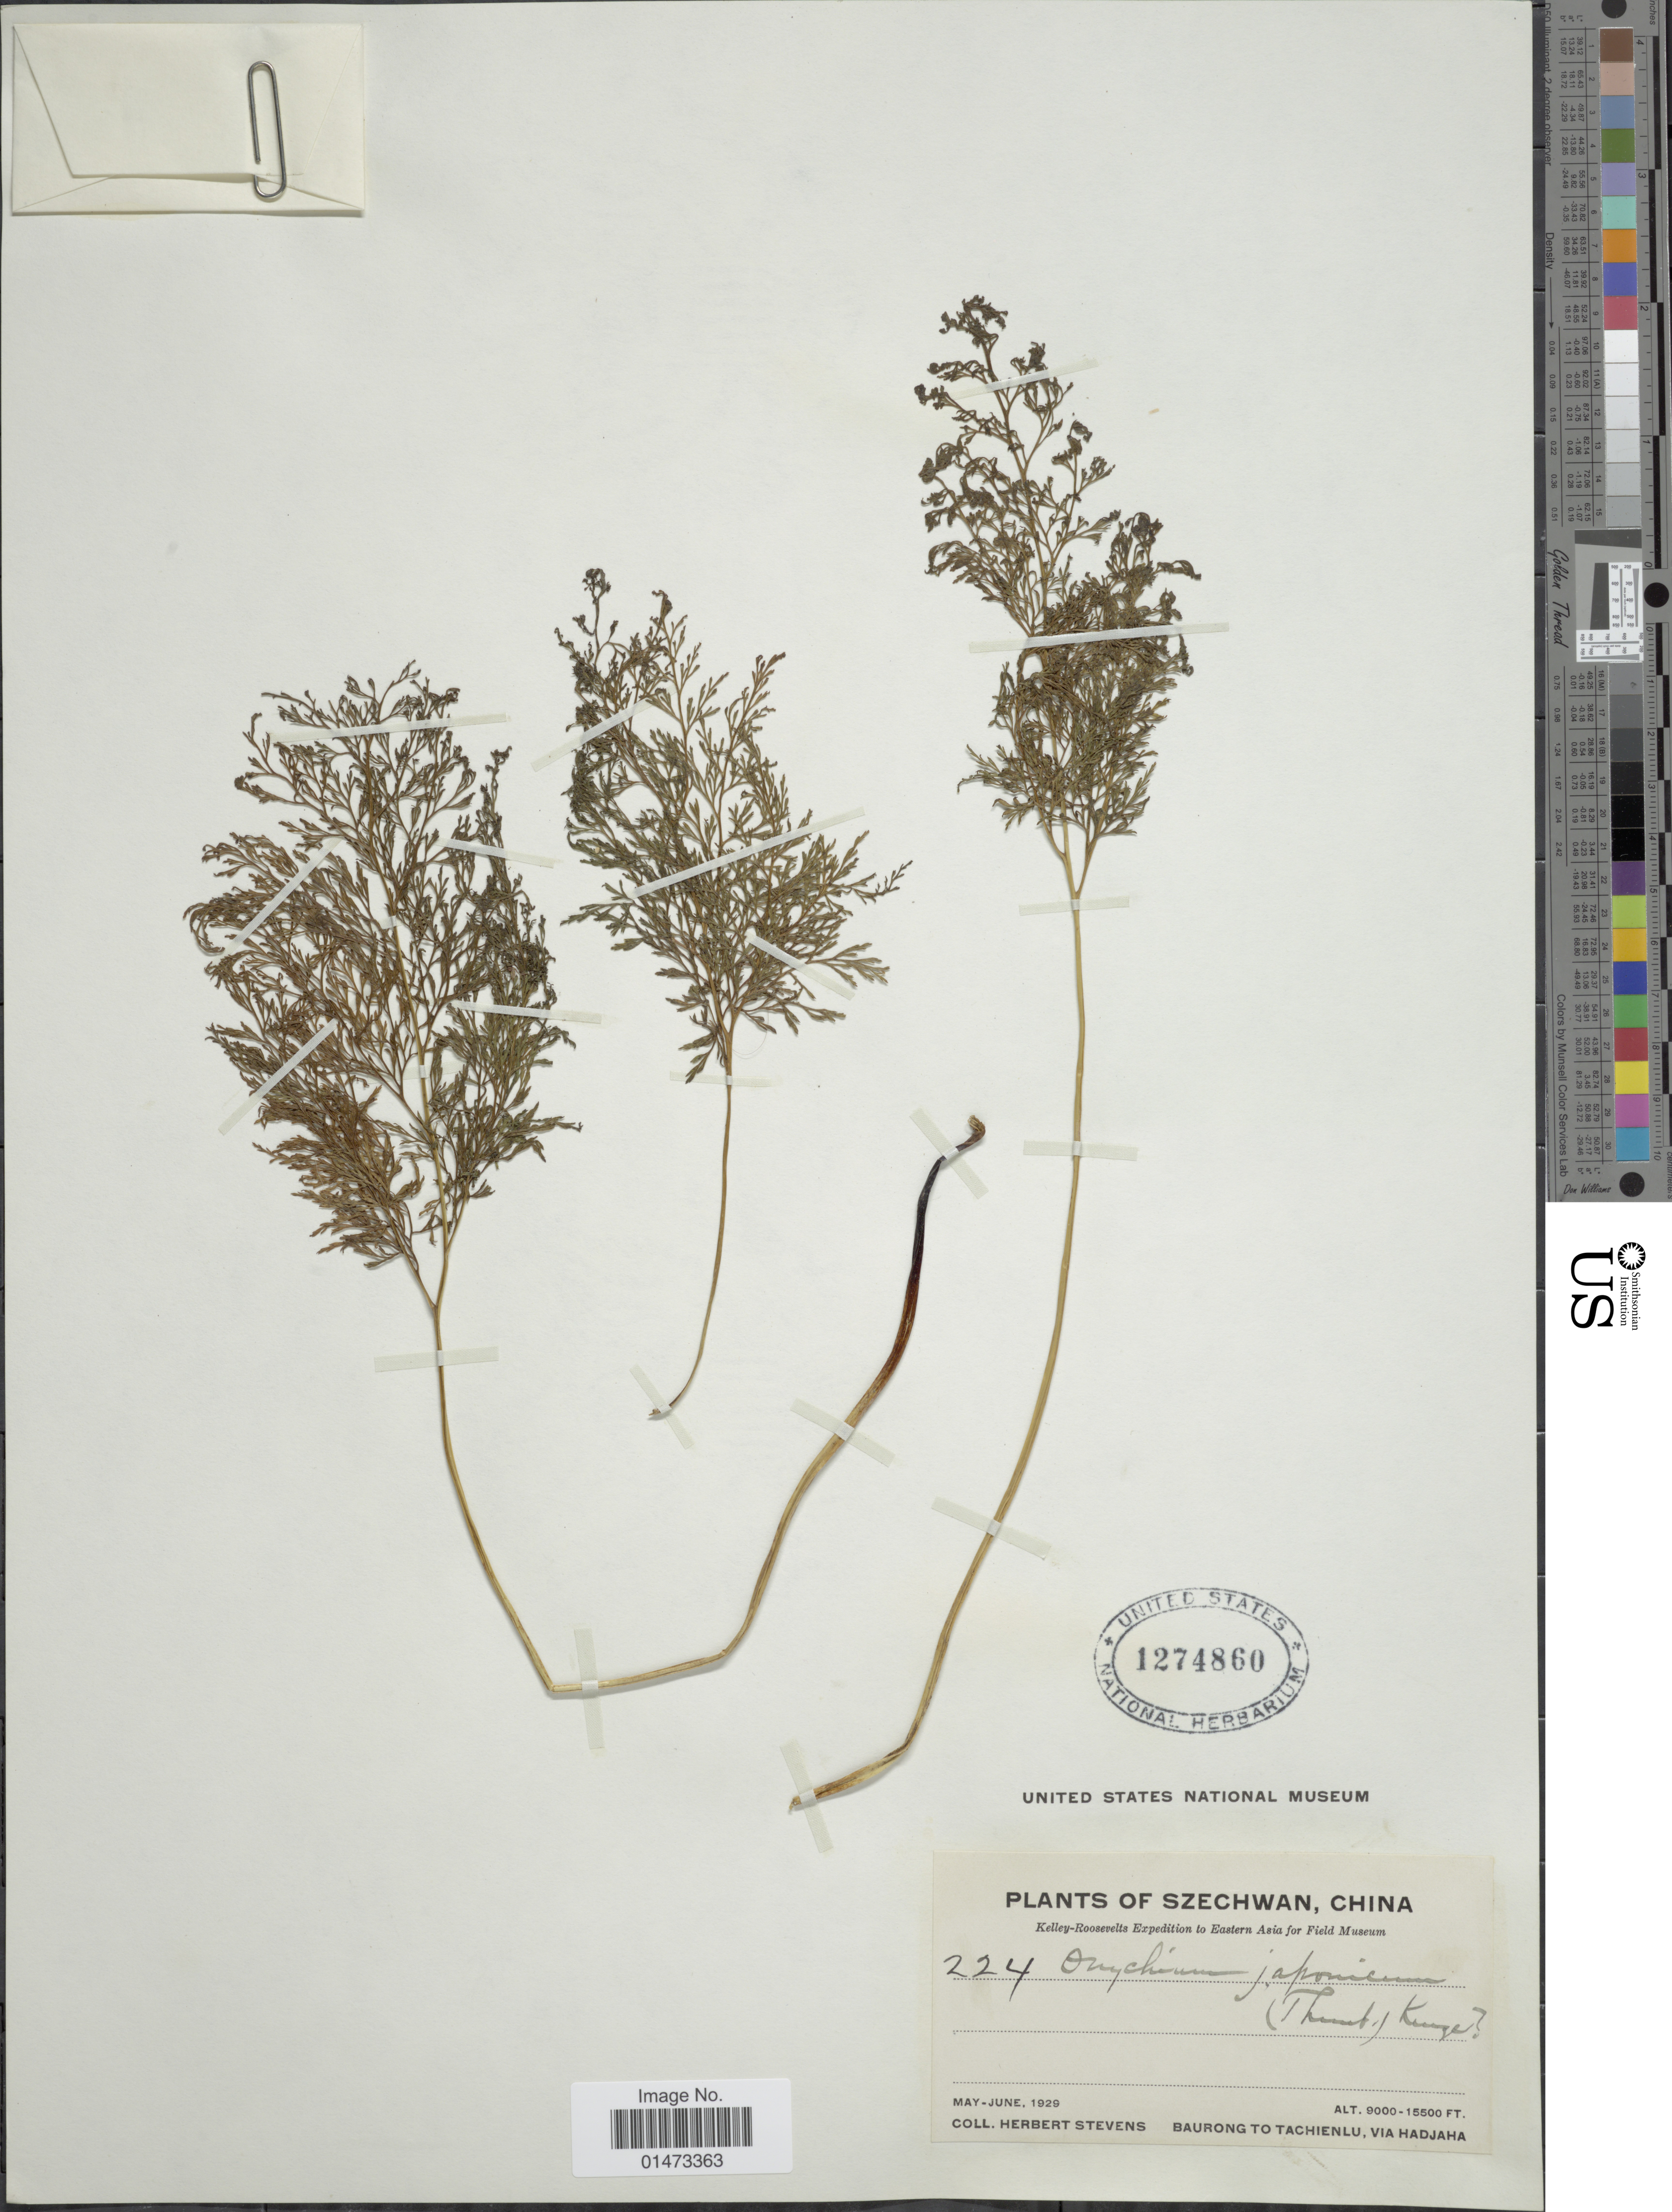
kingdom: Plantae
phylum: Tracheophyta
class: Polypodiopsida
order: Polypodiales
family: Pteridaceae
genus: Onychium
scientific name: Onychium contiguum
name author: Wall. ex C. Hope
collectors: H. Stevens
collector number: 224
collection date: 1929-05/1929-06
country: China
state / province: Sichuan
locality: Baurong to Tachienlu, via Hadjaha.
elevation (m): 2743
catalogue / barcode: US 1274860